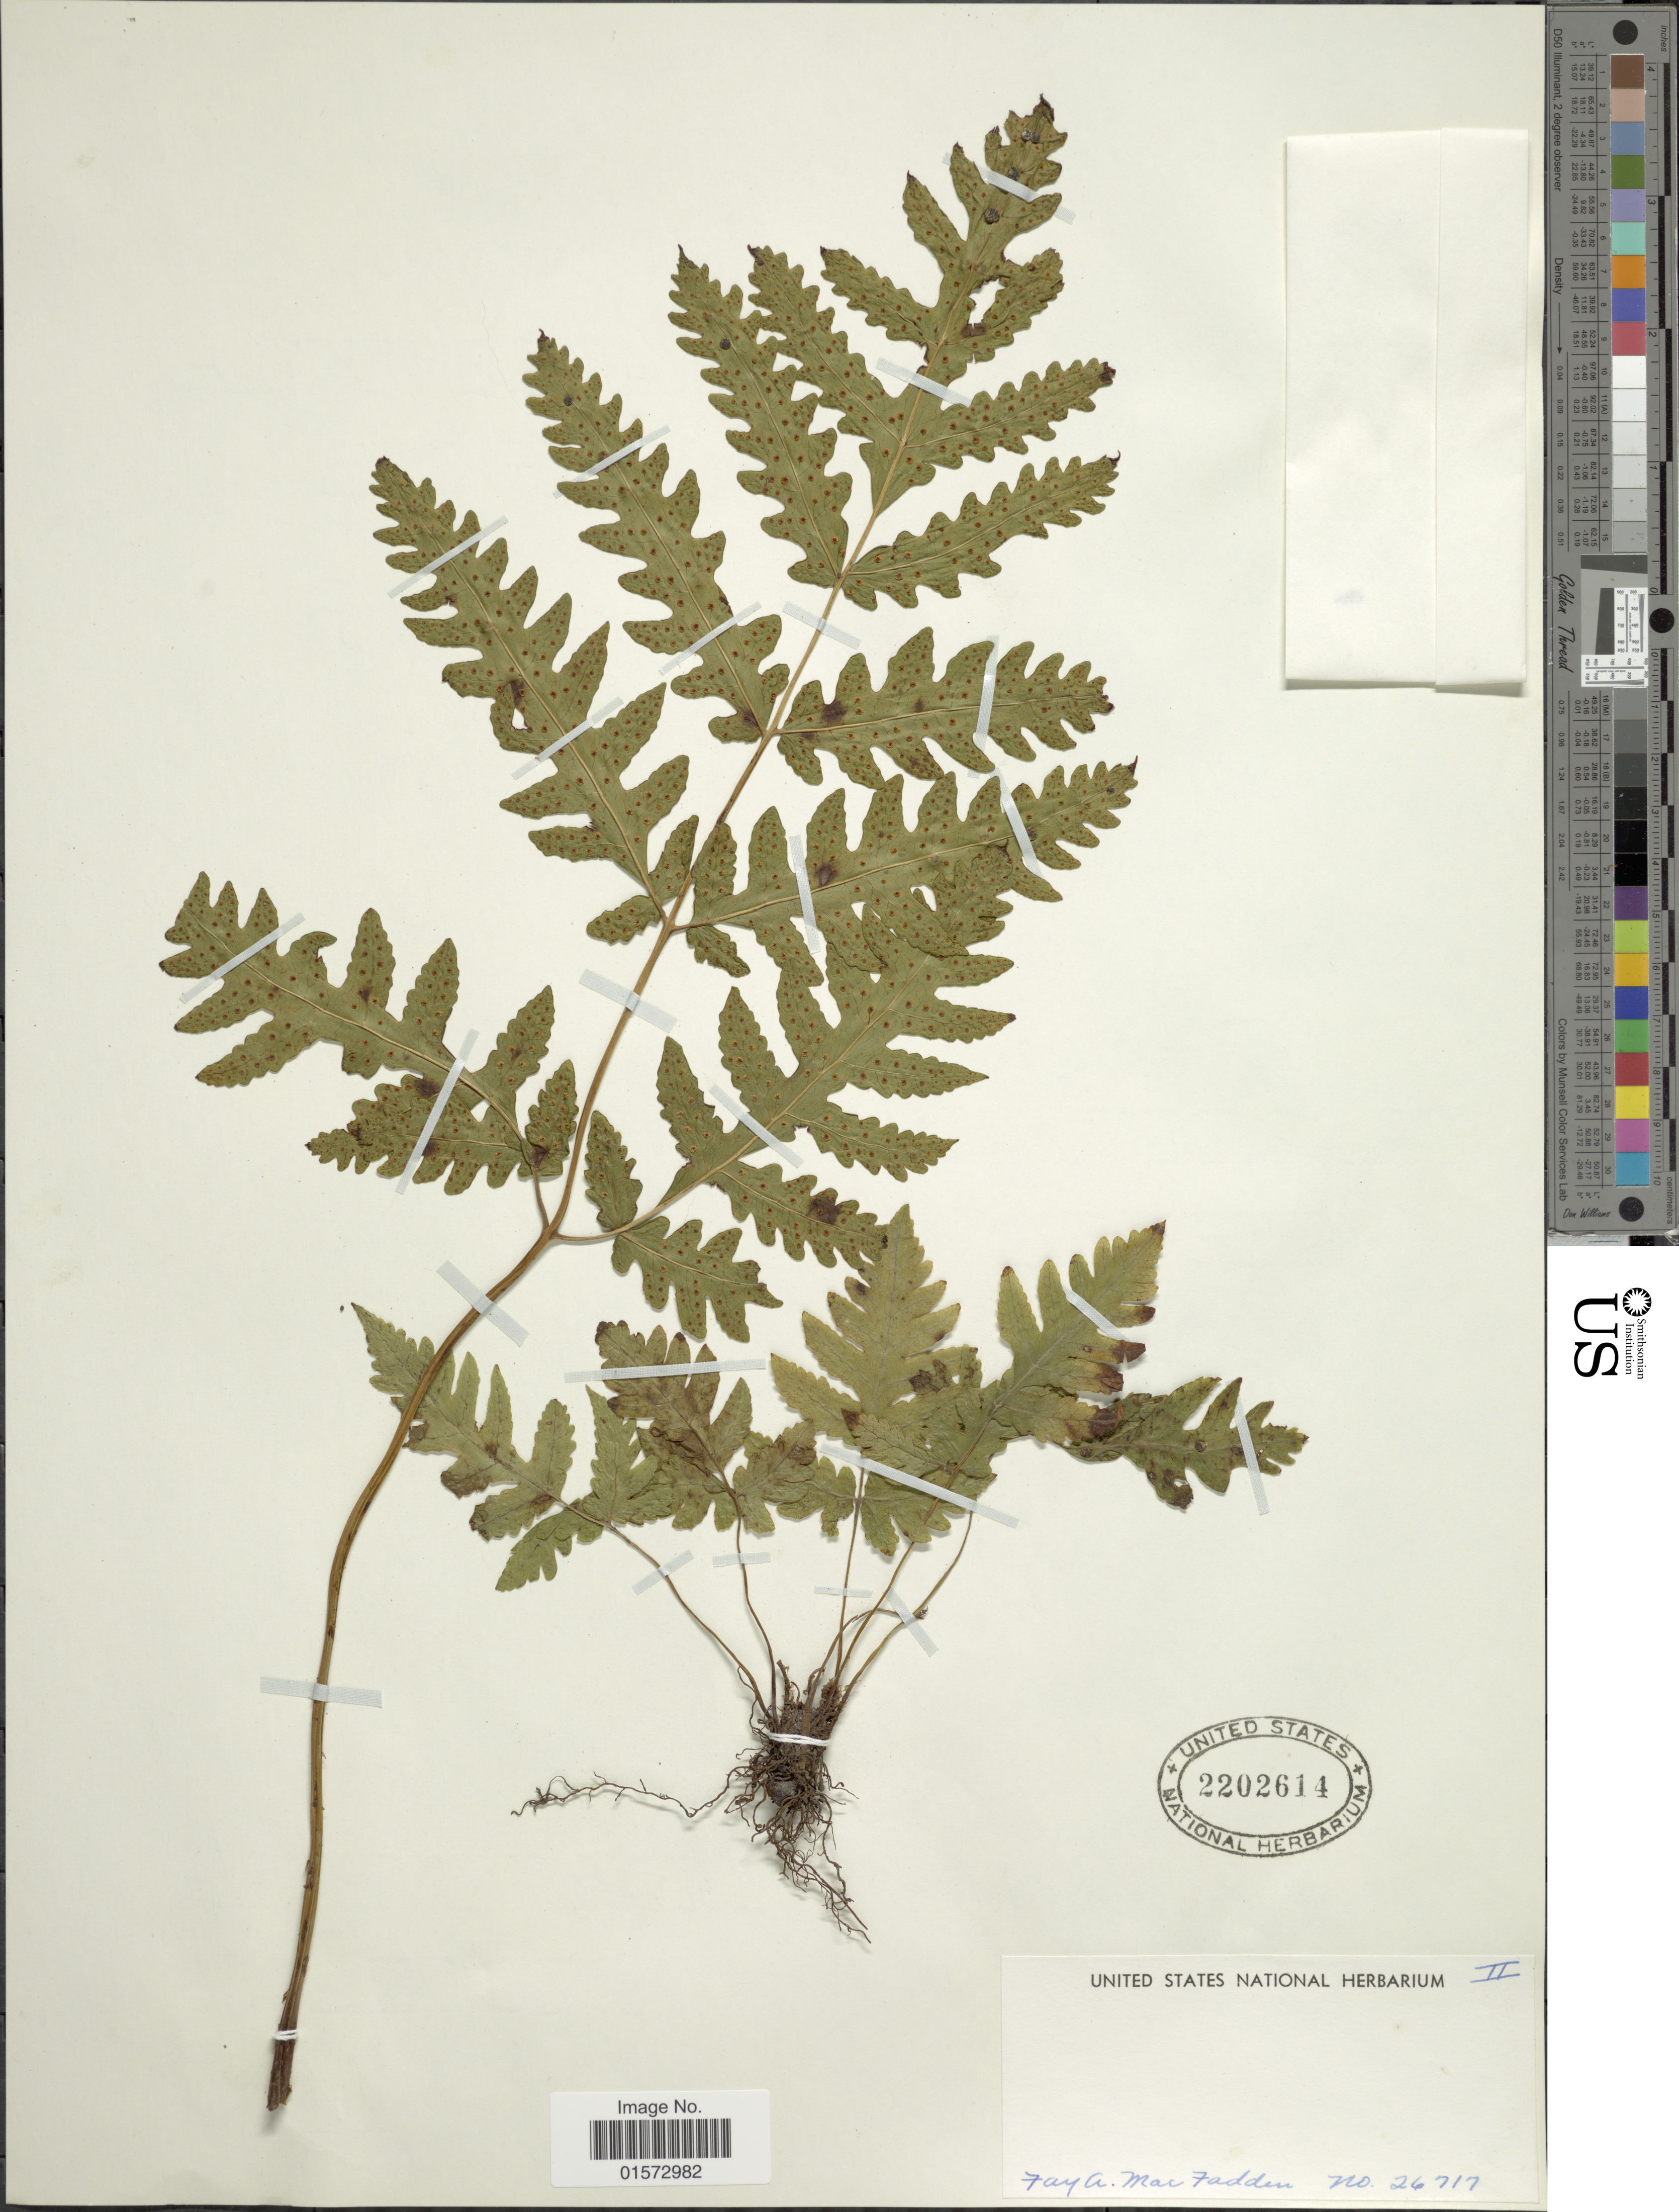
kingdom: Plantae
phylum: Tracheophyta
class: Polypodiopsida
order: Polypodiales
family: Tectariaceae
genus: Tectaria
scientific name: Tectaria cicutaria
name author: (L.) Copel.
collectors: F. MacFadden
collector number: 26717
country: United States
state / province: California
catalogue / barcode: US 2202614